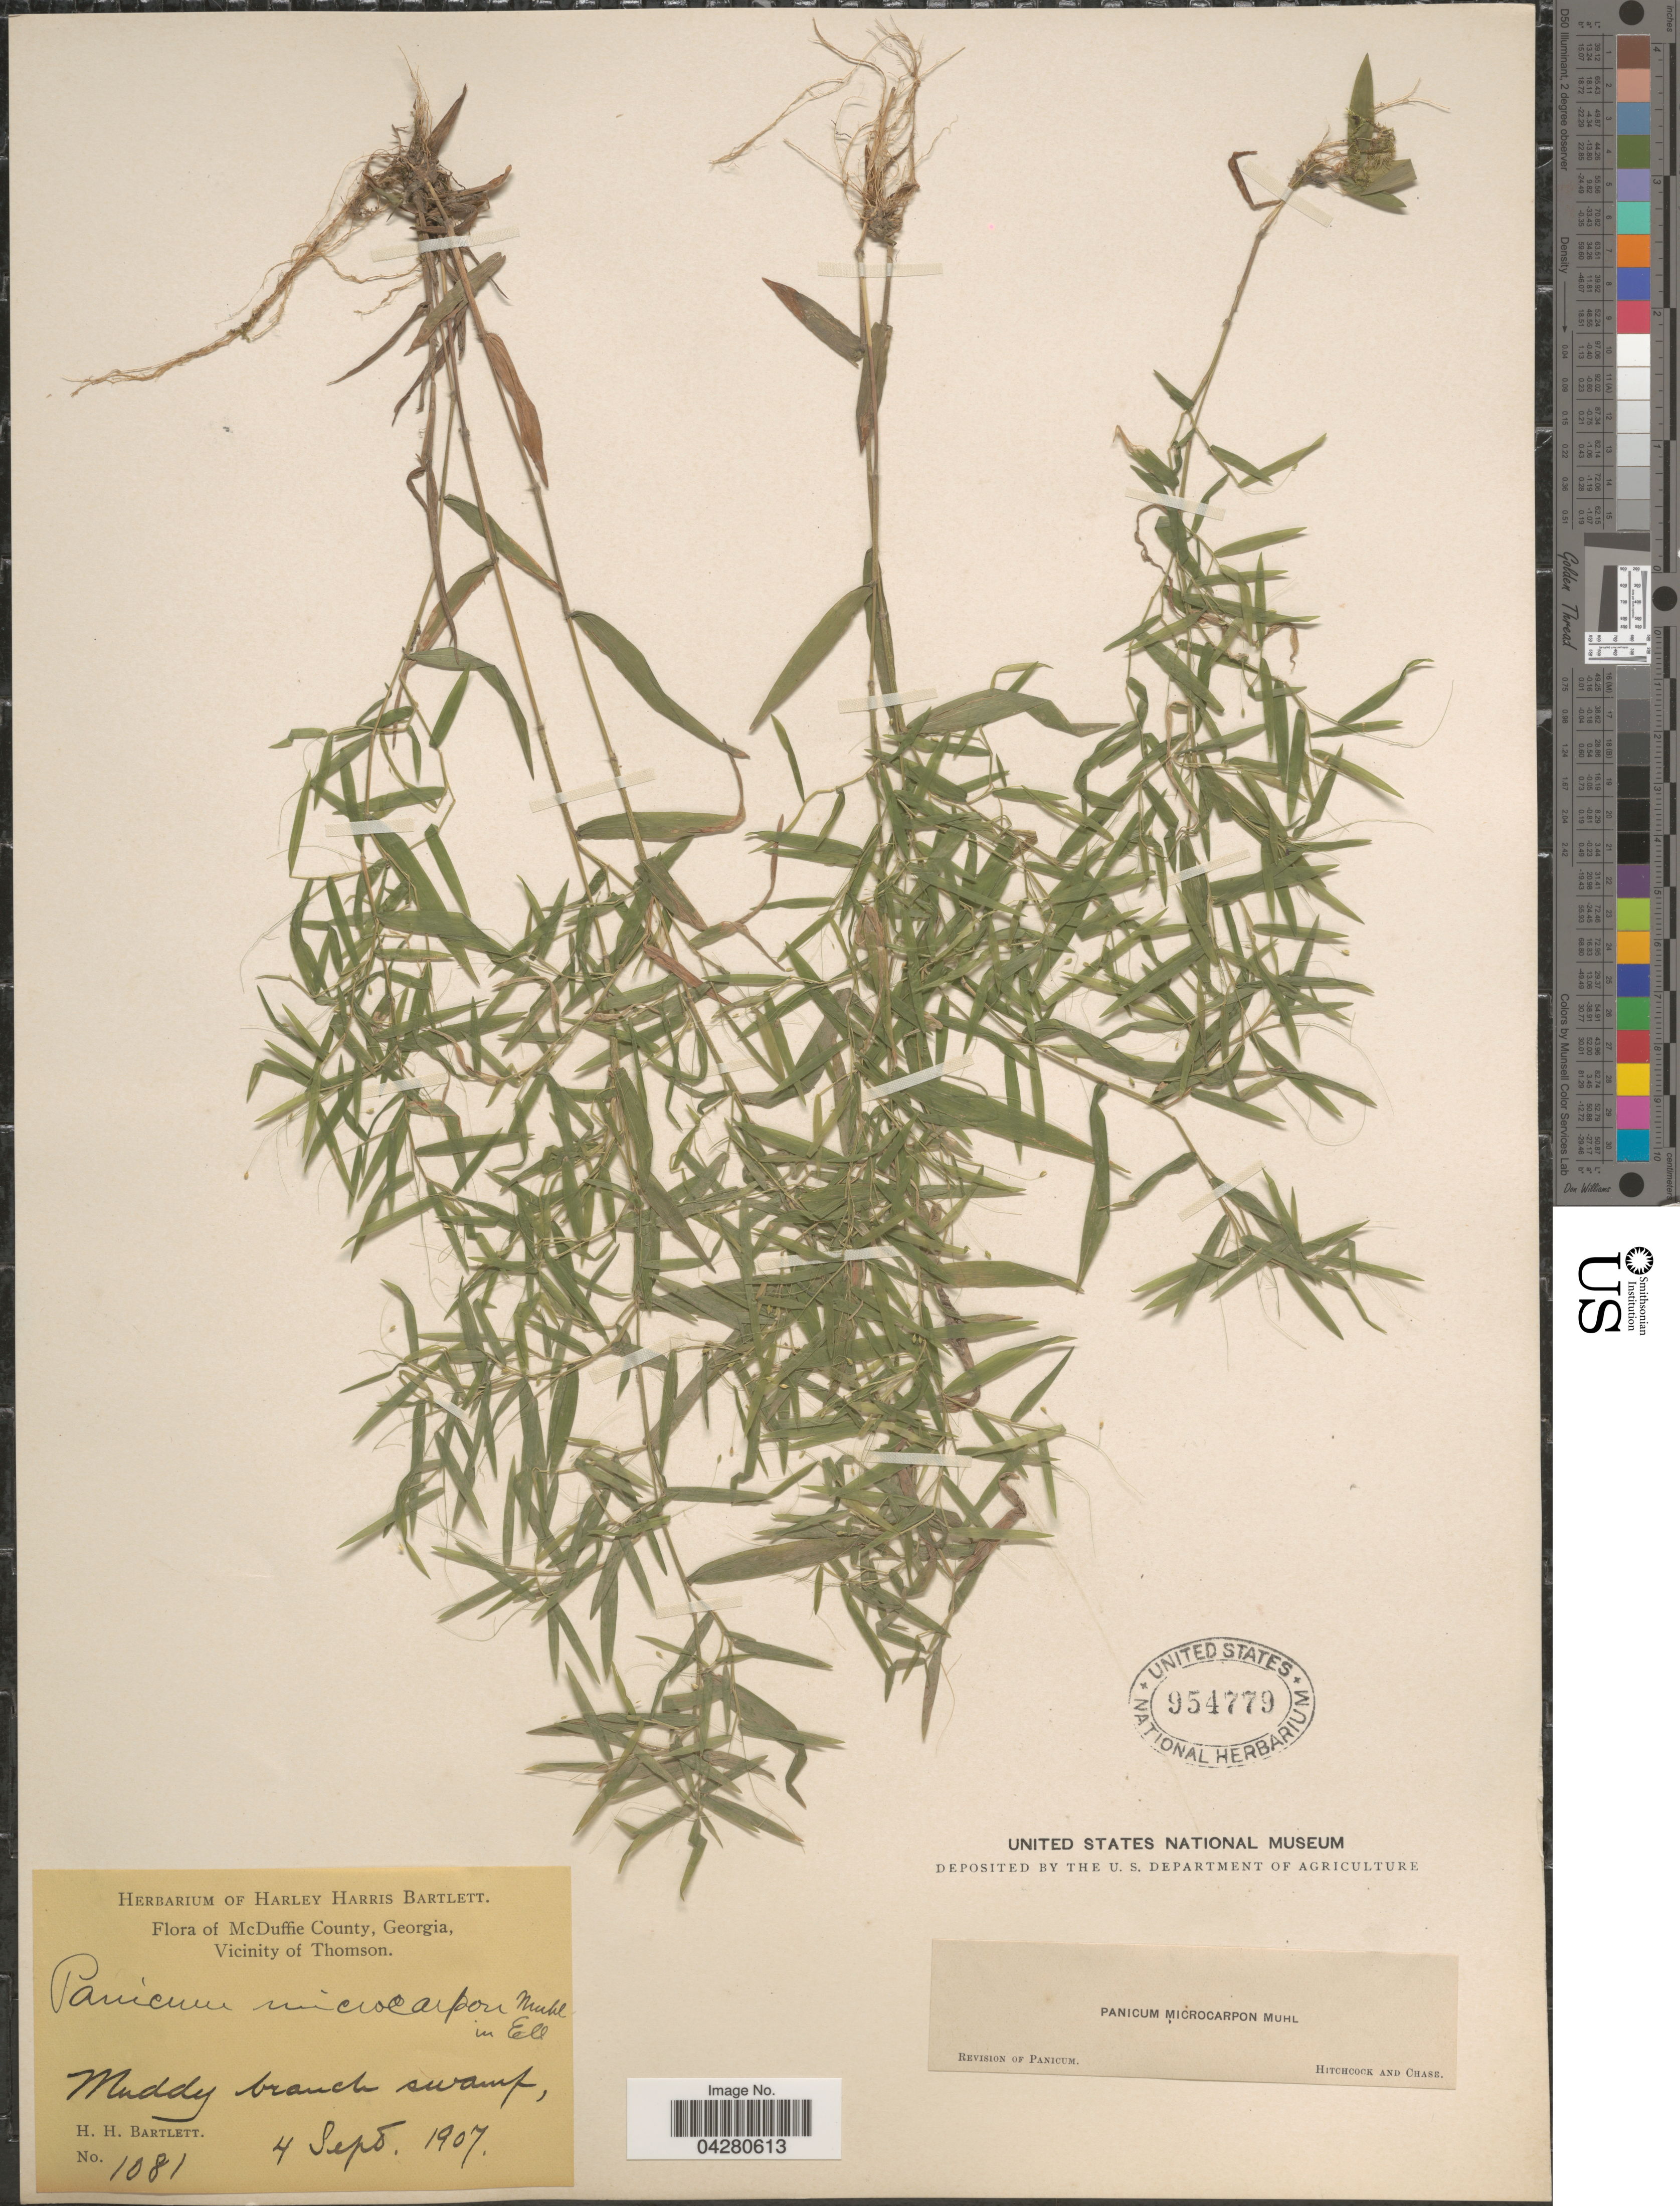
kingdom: Plantae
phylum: Tracheophyta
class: Liliopsida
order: Poales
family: Poaceae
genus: Dichanthelium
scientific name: Dichanthelium dichotomum var. dichotomum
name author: (L.) Gould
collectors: H. H. Bartlett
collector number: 1081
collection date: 1907-09-04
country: United States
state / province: Georgia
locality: McDuffie County. Vicinity of Thomson.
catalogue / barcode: US 954779